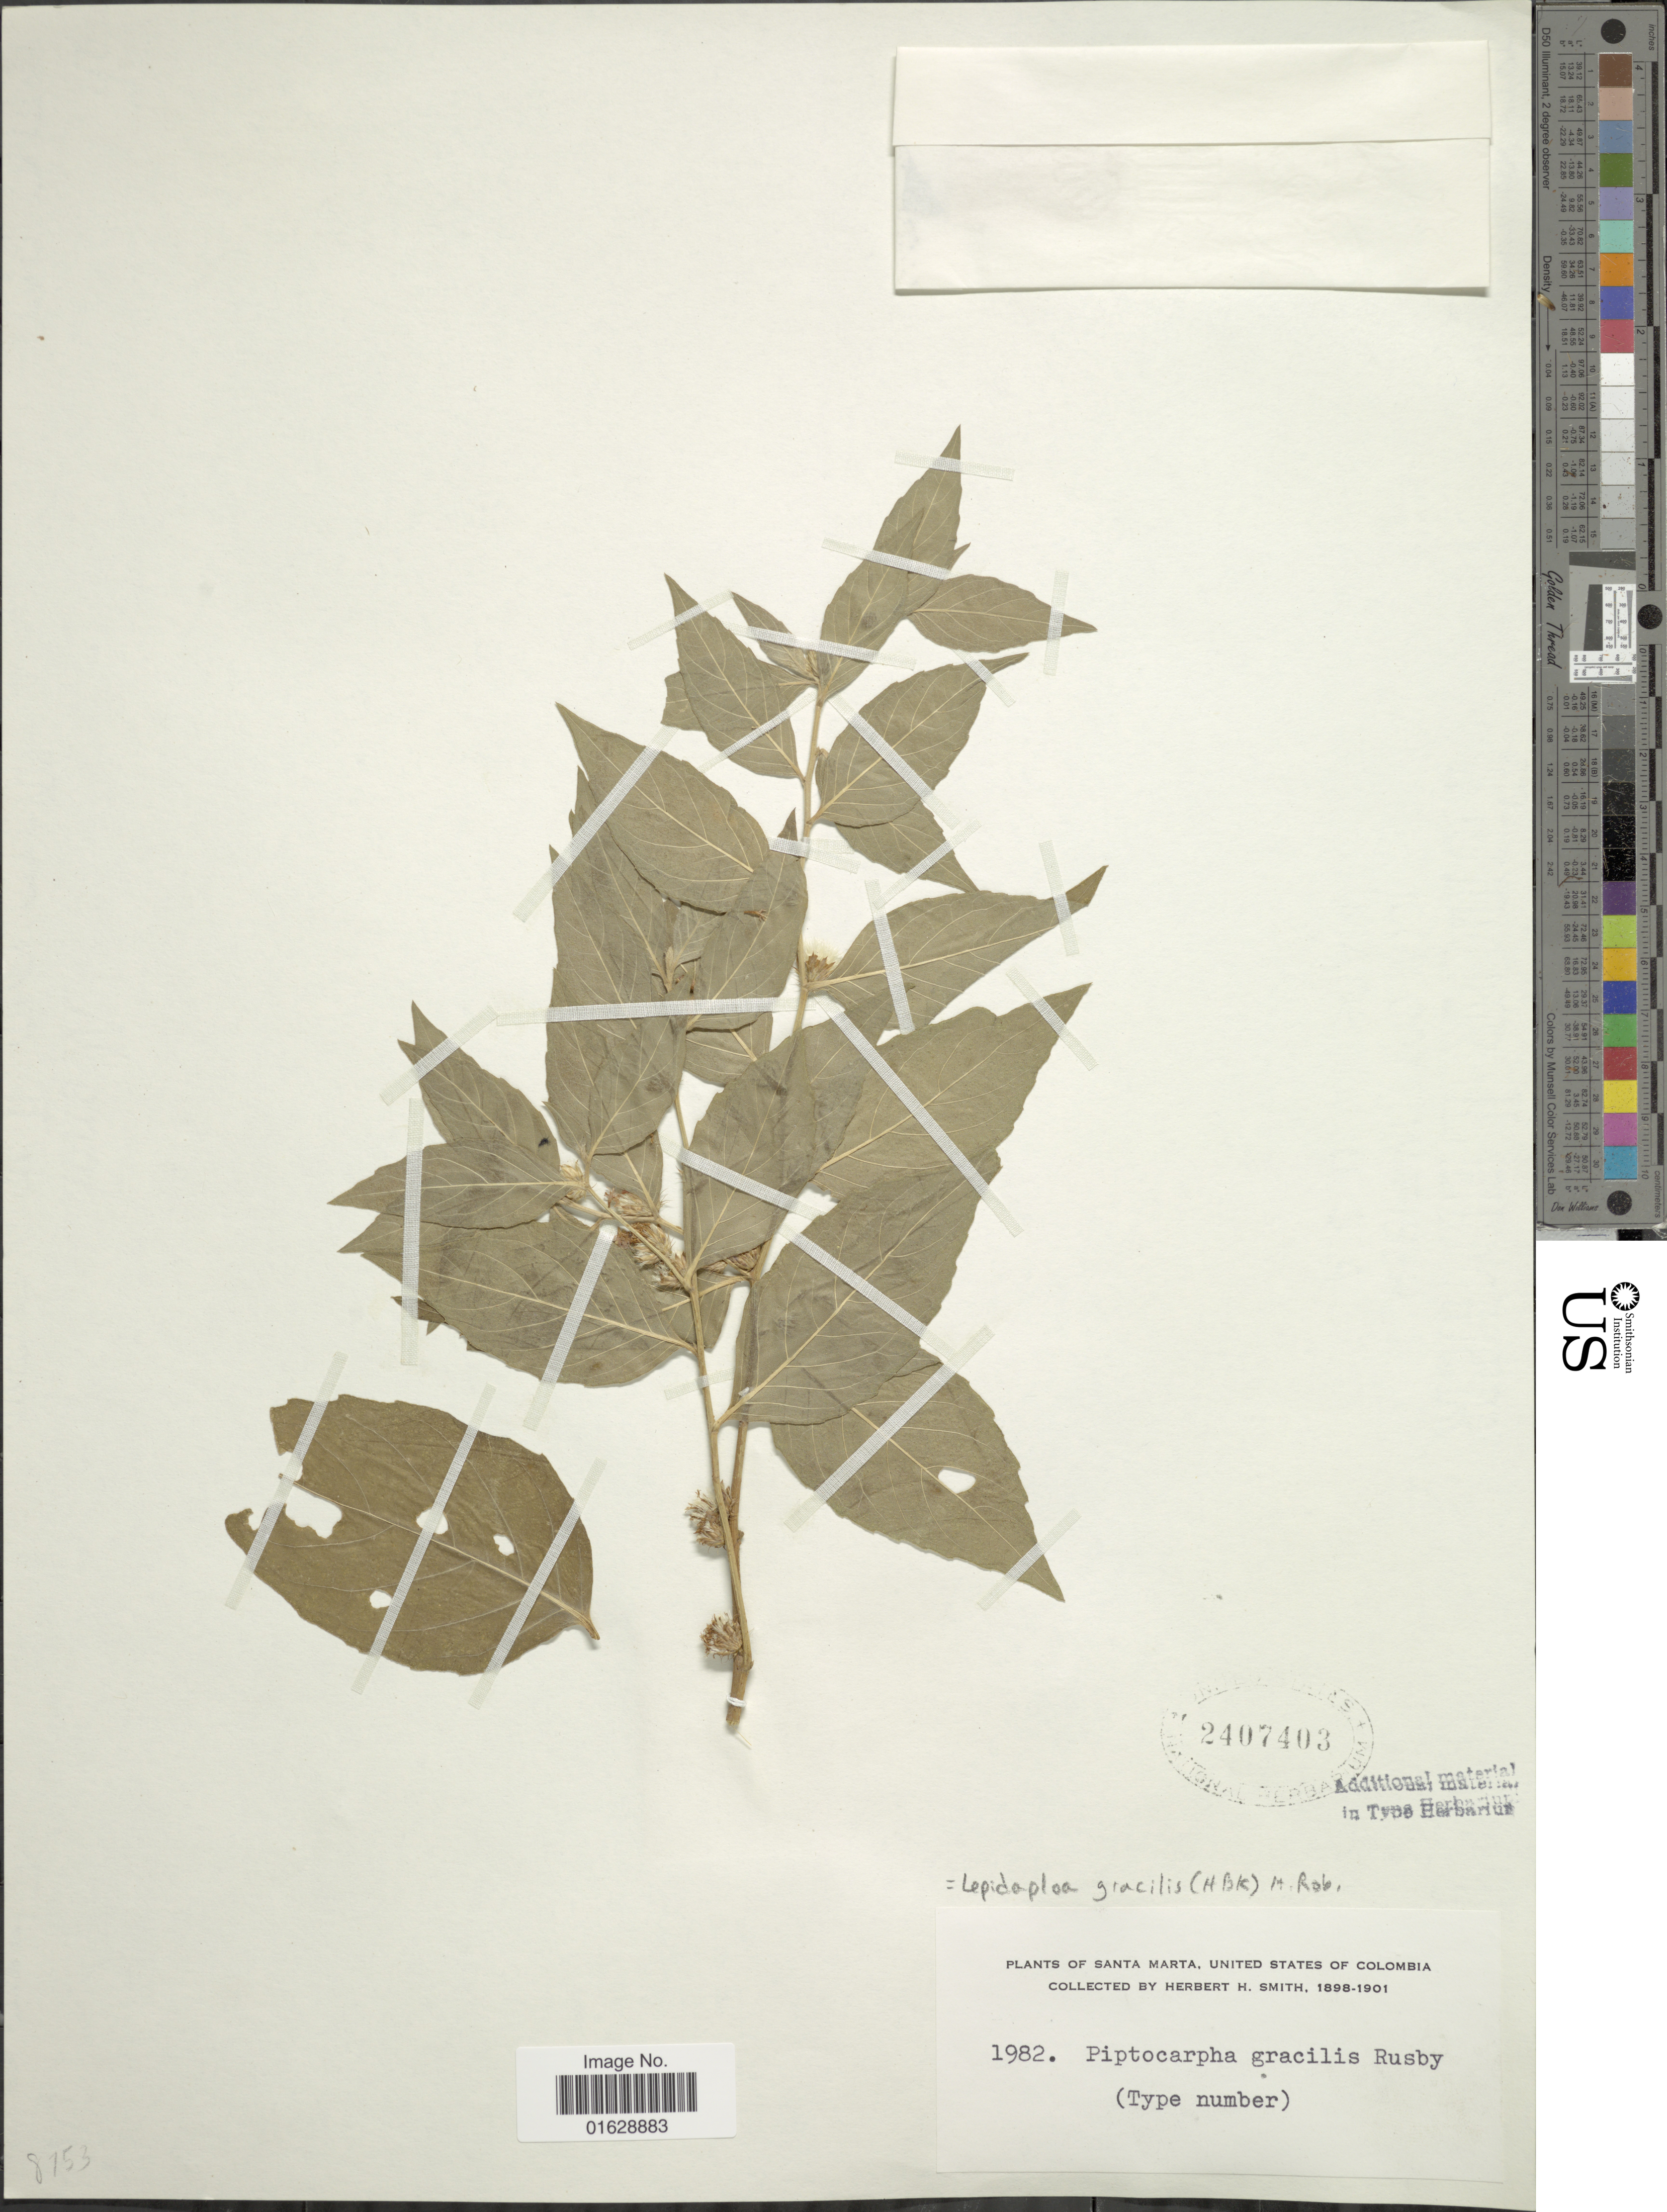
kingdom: Plantae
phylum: Tracheophyta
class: Magnoliopsida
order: Asterales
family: Asteraceae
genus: Lepidaploa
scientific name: Lepidaploa gracilis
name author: (Kunth) H. Rob.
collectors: Herbert H. Smith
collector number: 1982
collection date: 1898/1901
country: Colombia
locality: Santa Marta, United States of Colombia.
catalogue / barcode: US 2407403